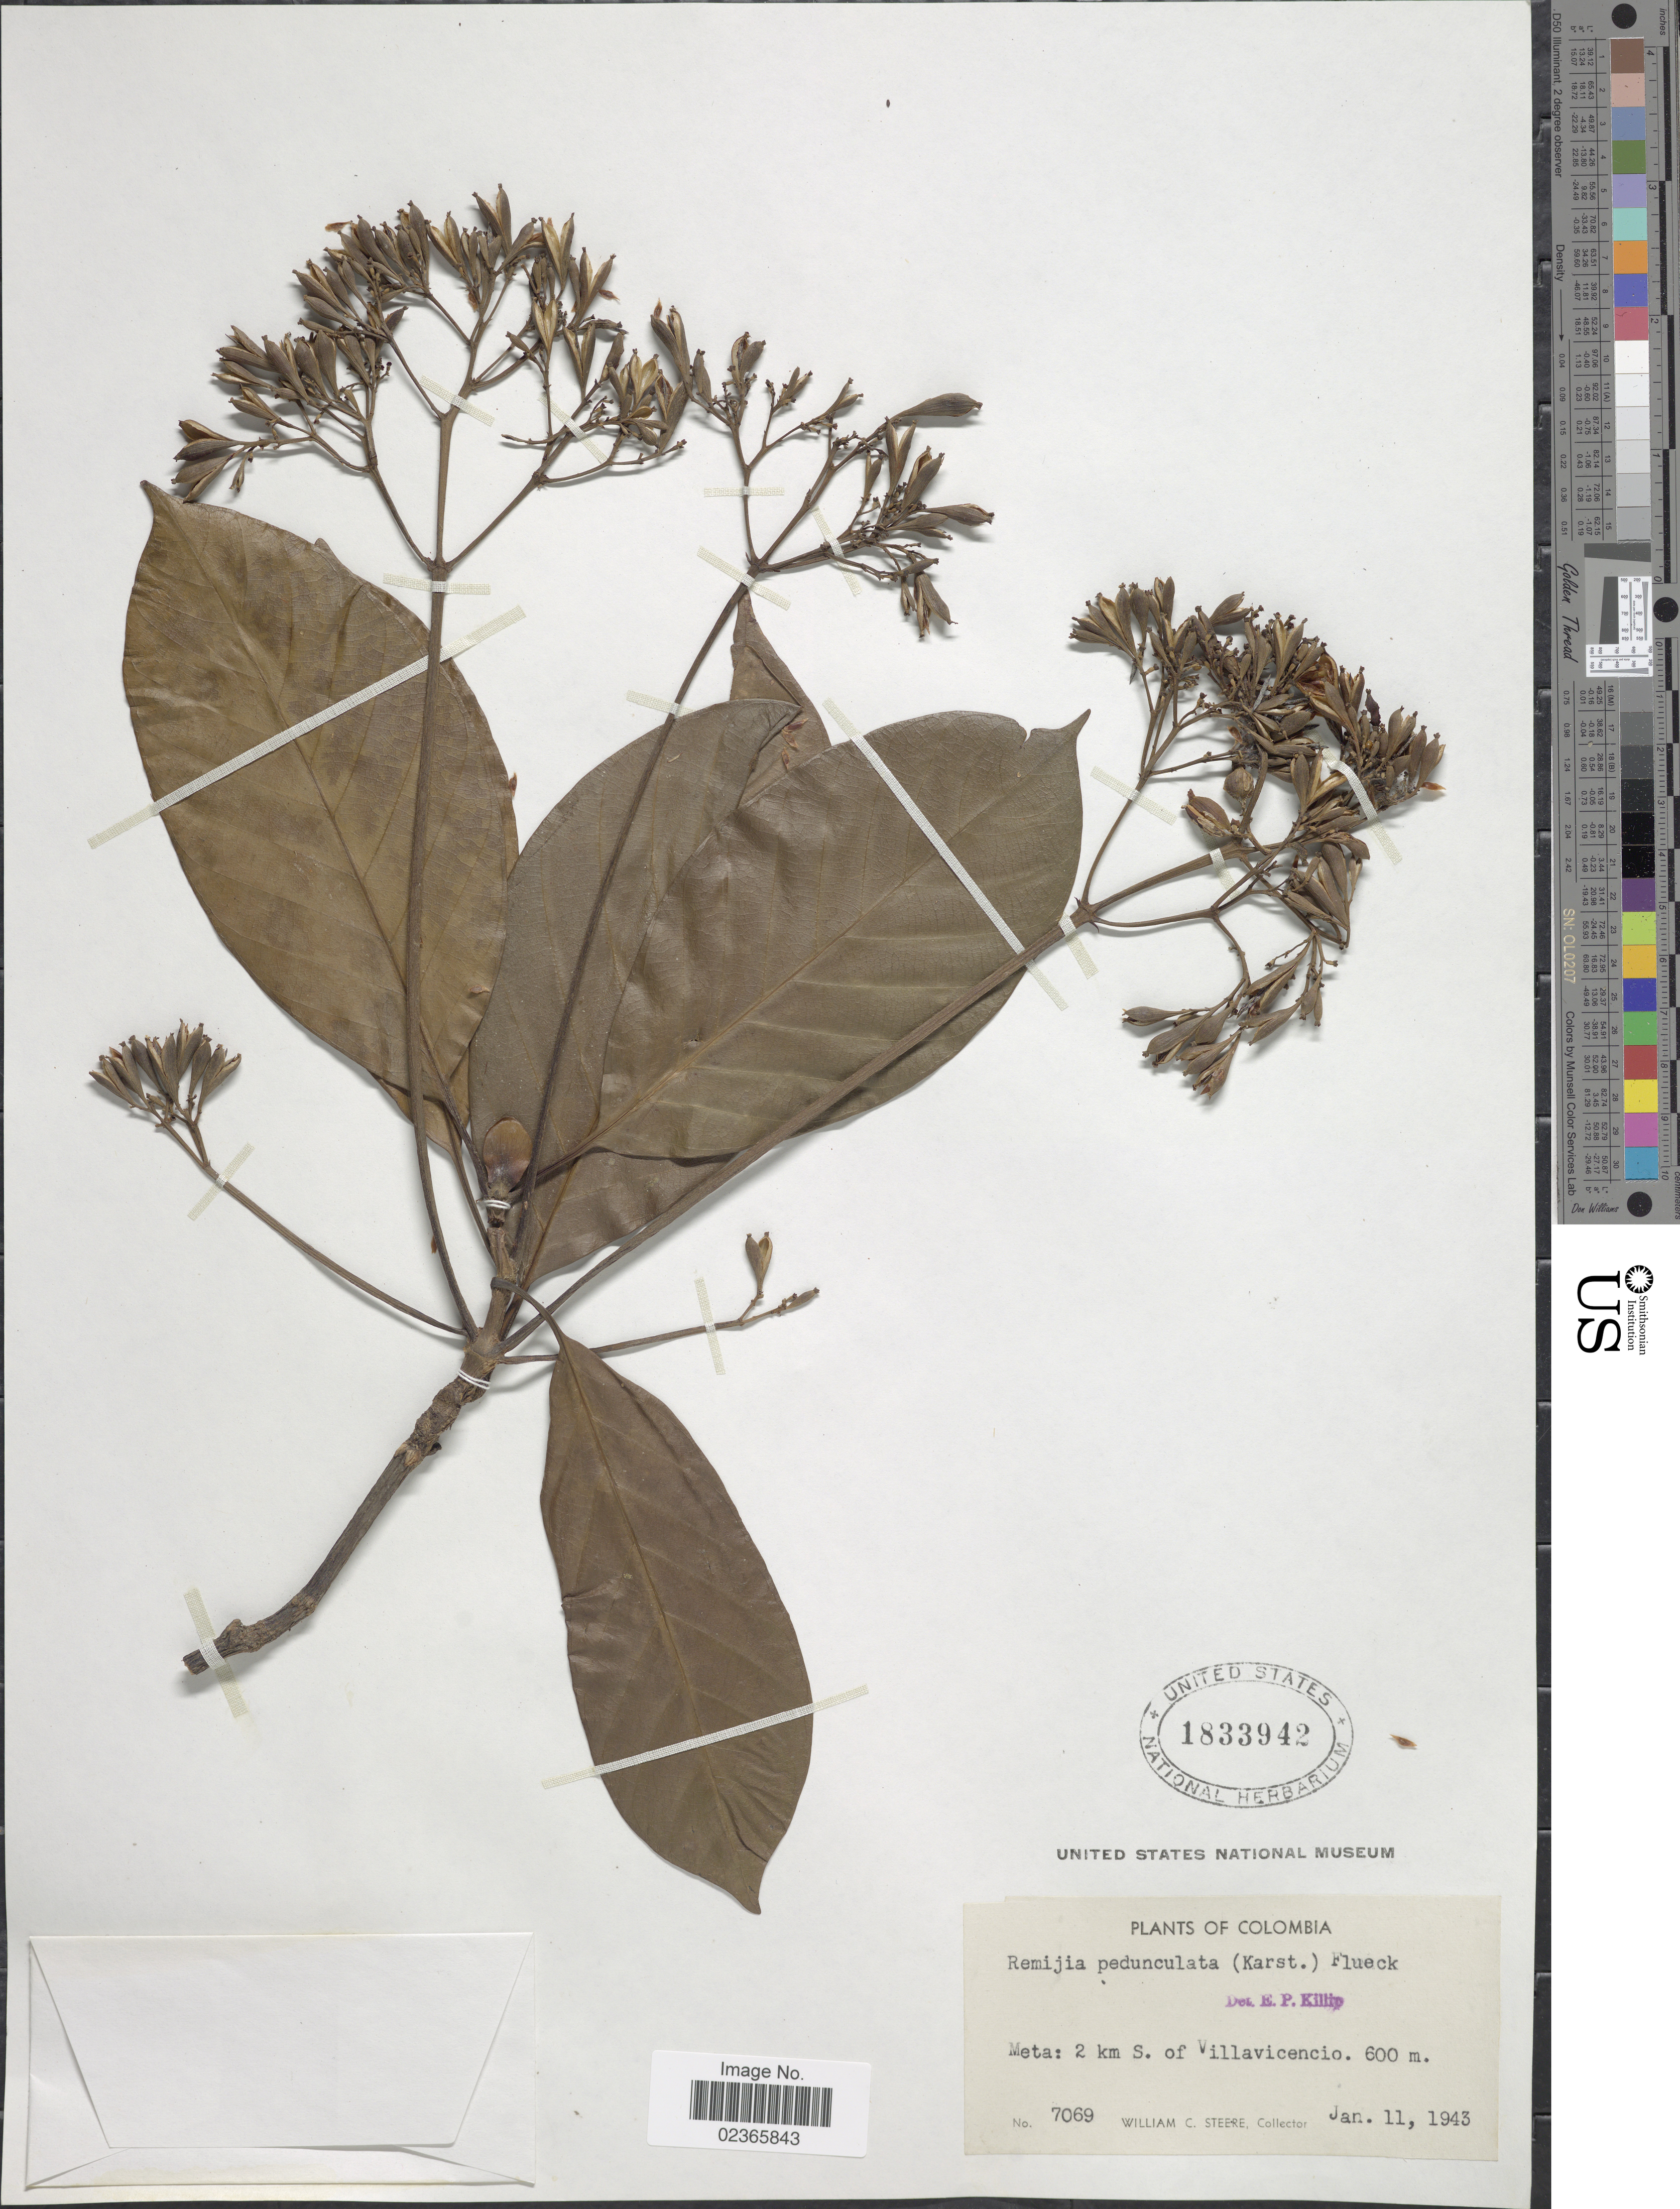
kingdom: Plantae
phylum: Tracheophyta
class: Magnoliopsida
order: Gentianales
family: Rubiaceae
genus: Remijia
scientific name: Remijia pedunculata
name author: (H. Karst.) Fluck.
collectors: W. C. Steere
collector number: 7069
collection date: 1943-01-11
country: Colombia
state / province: Meta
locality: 2 km S. of Villavicencio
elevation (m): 600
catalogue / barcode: US 1833942